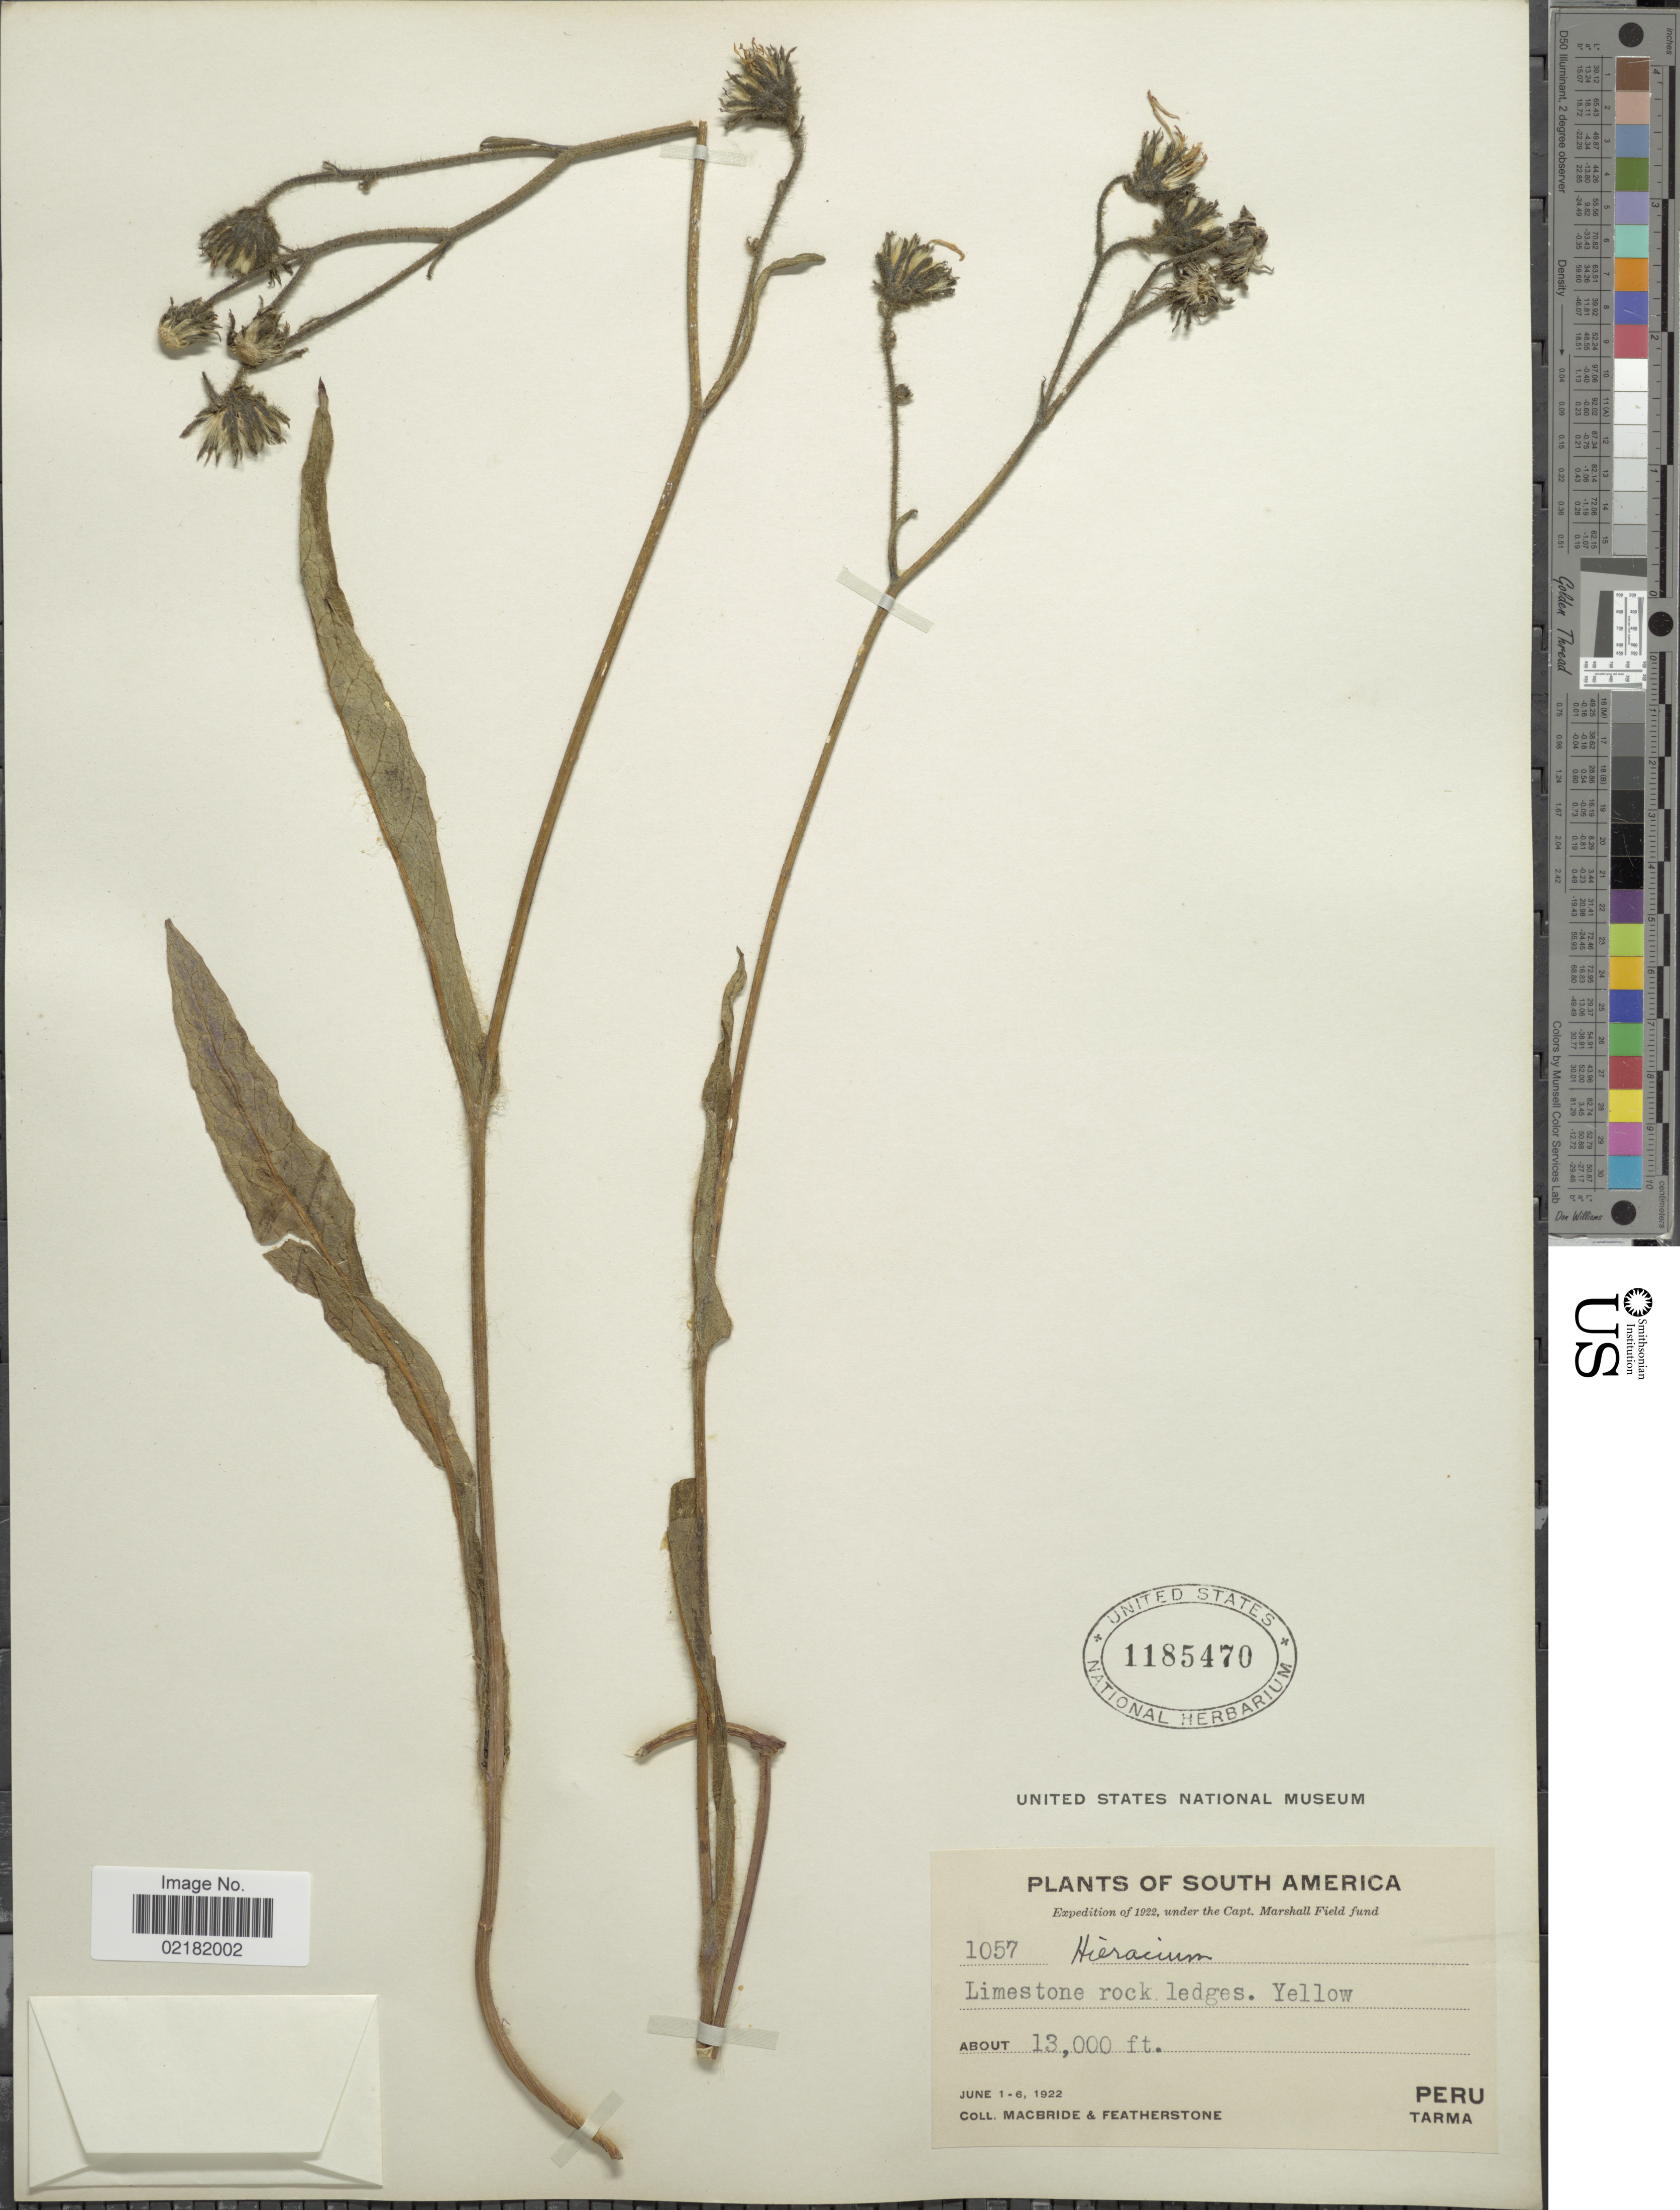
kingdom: Plantae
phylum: Tracheophyta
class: Magnoliopsida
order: Asterales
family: Asteraceae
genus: Hieracium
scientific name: Hieracium repandulare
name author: Druce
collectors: J. F. Macbride & -. Featherstone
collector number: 1057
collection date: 1922-06-01/1922-06-06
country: Peru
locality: Tarma.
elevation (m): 3962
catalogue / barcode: US 1185470